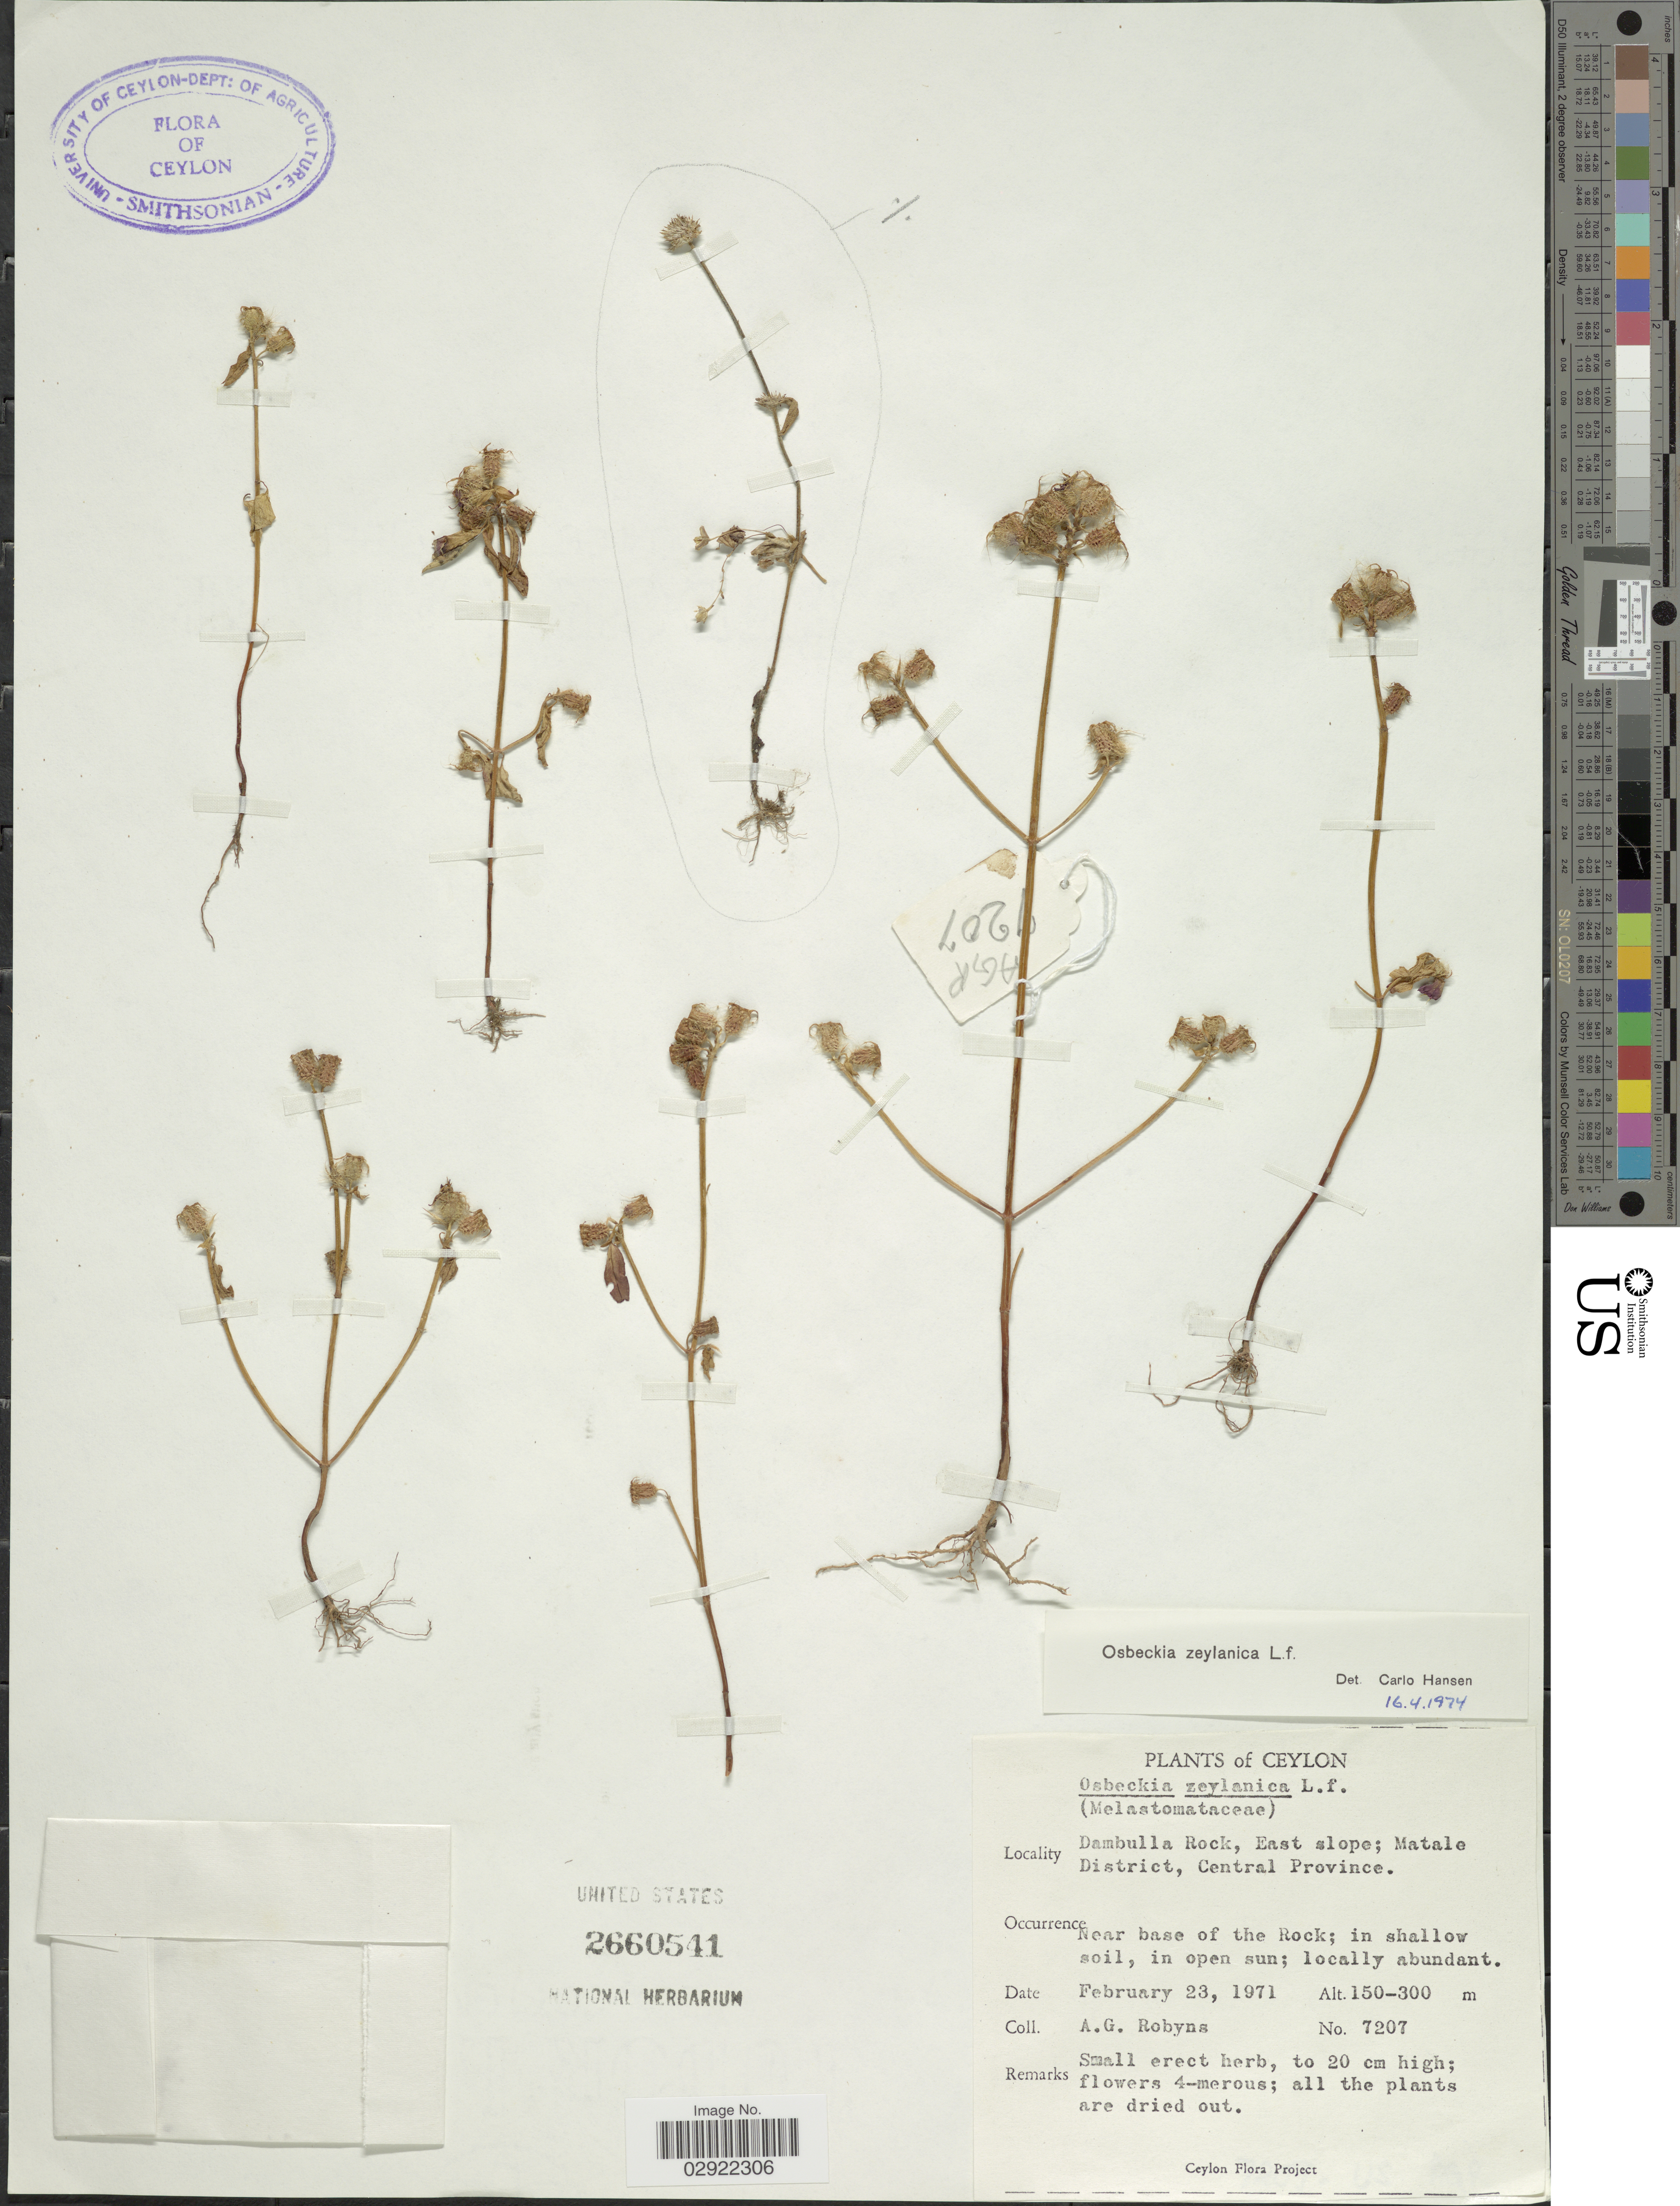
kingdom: Plantae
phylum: Tracheophyta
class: Magnoliopsida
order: Myrtales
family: Melastomataceae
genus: Osbeckia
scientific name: Osbeckia zeylanica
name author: Steud. ex Naudin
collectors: A. Robyns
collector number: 7207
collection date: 1971-02-23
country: Sri Lanka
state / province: Central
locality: Ceylon. Dambulla Rock, East slope; Matale District.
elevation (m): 150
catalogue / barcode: US 2660541